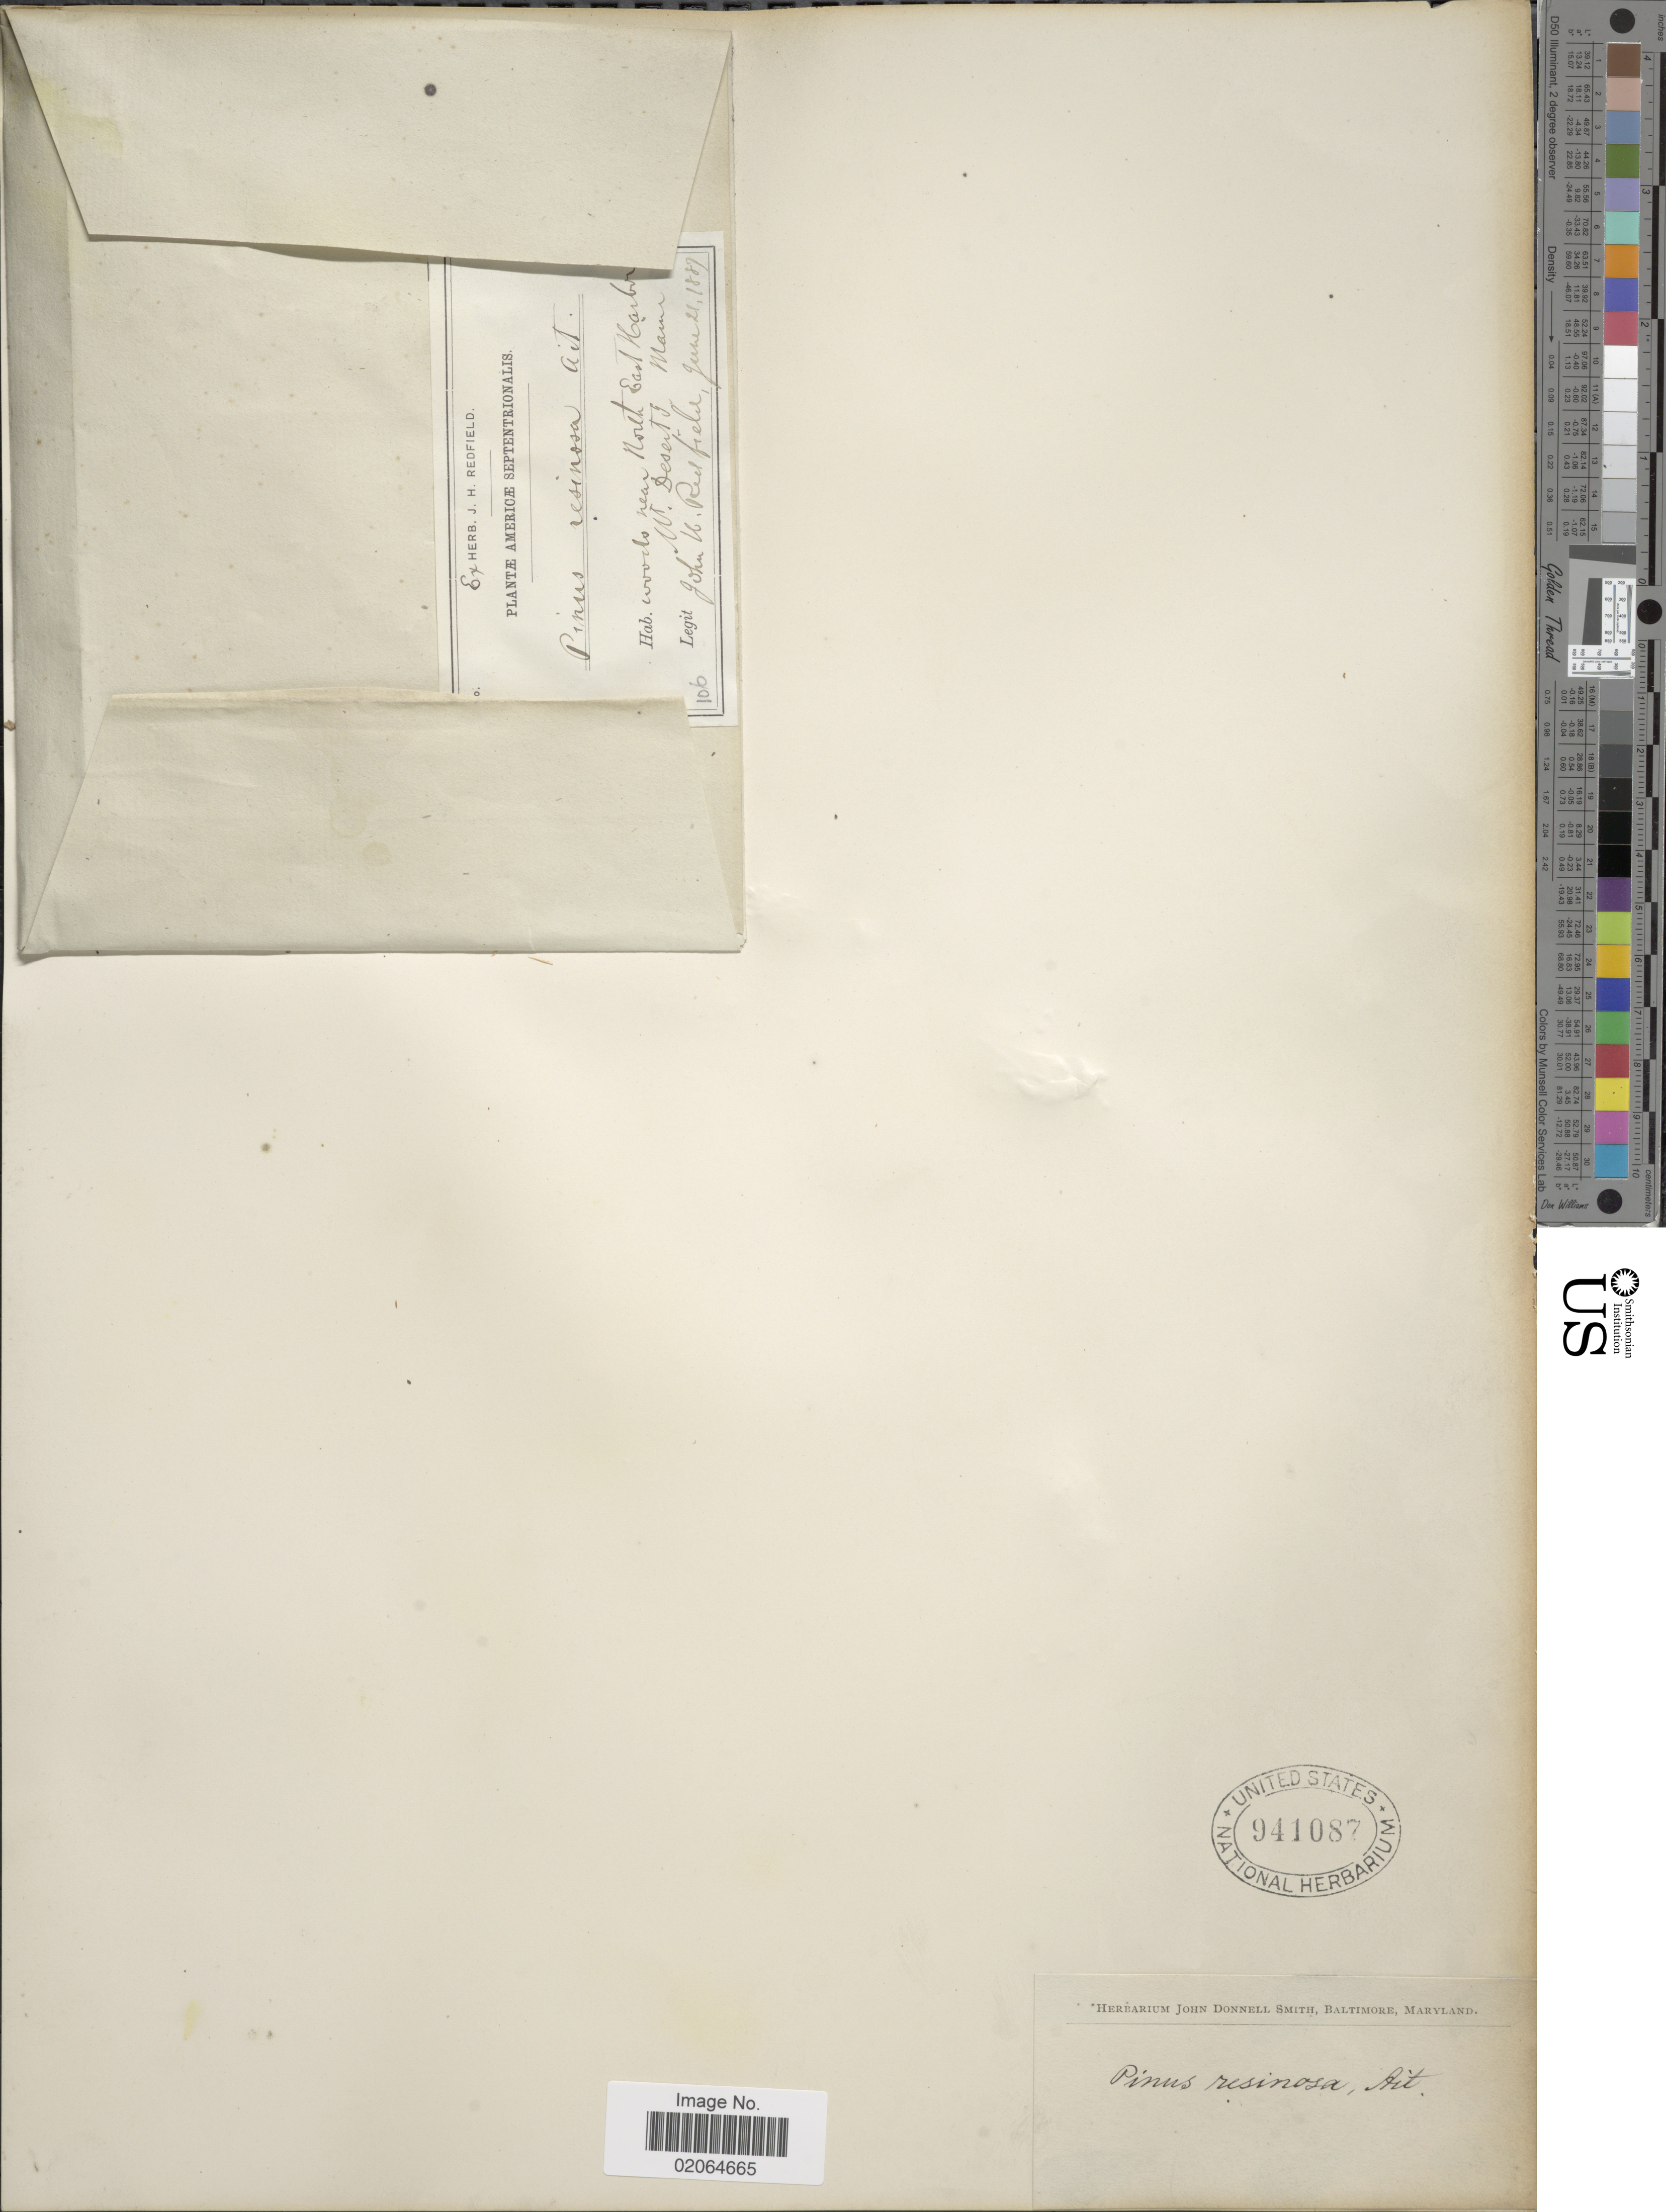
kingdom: Plantae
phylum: Tracheophyta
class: Pinopsida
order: Pinales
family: Pinaceae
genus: Pinus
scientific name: Pinus resinosa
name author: Aiton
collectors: J. Redfield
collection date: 1887-06-21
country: United States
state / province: Maine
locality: Woods near North East Harbor. Mt. Desert,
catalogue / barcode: US 941087